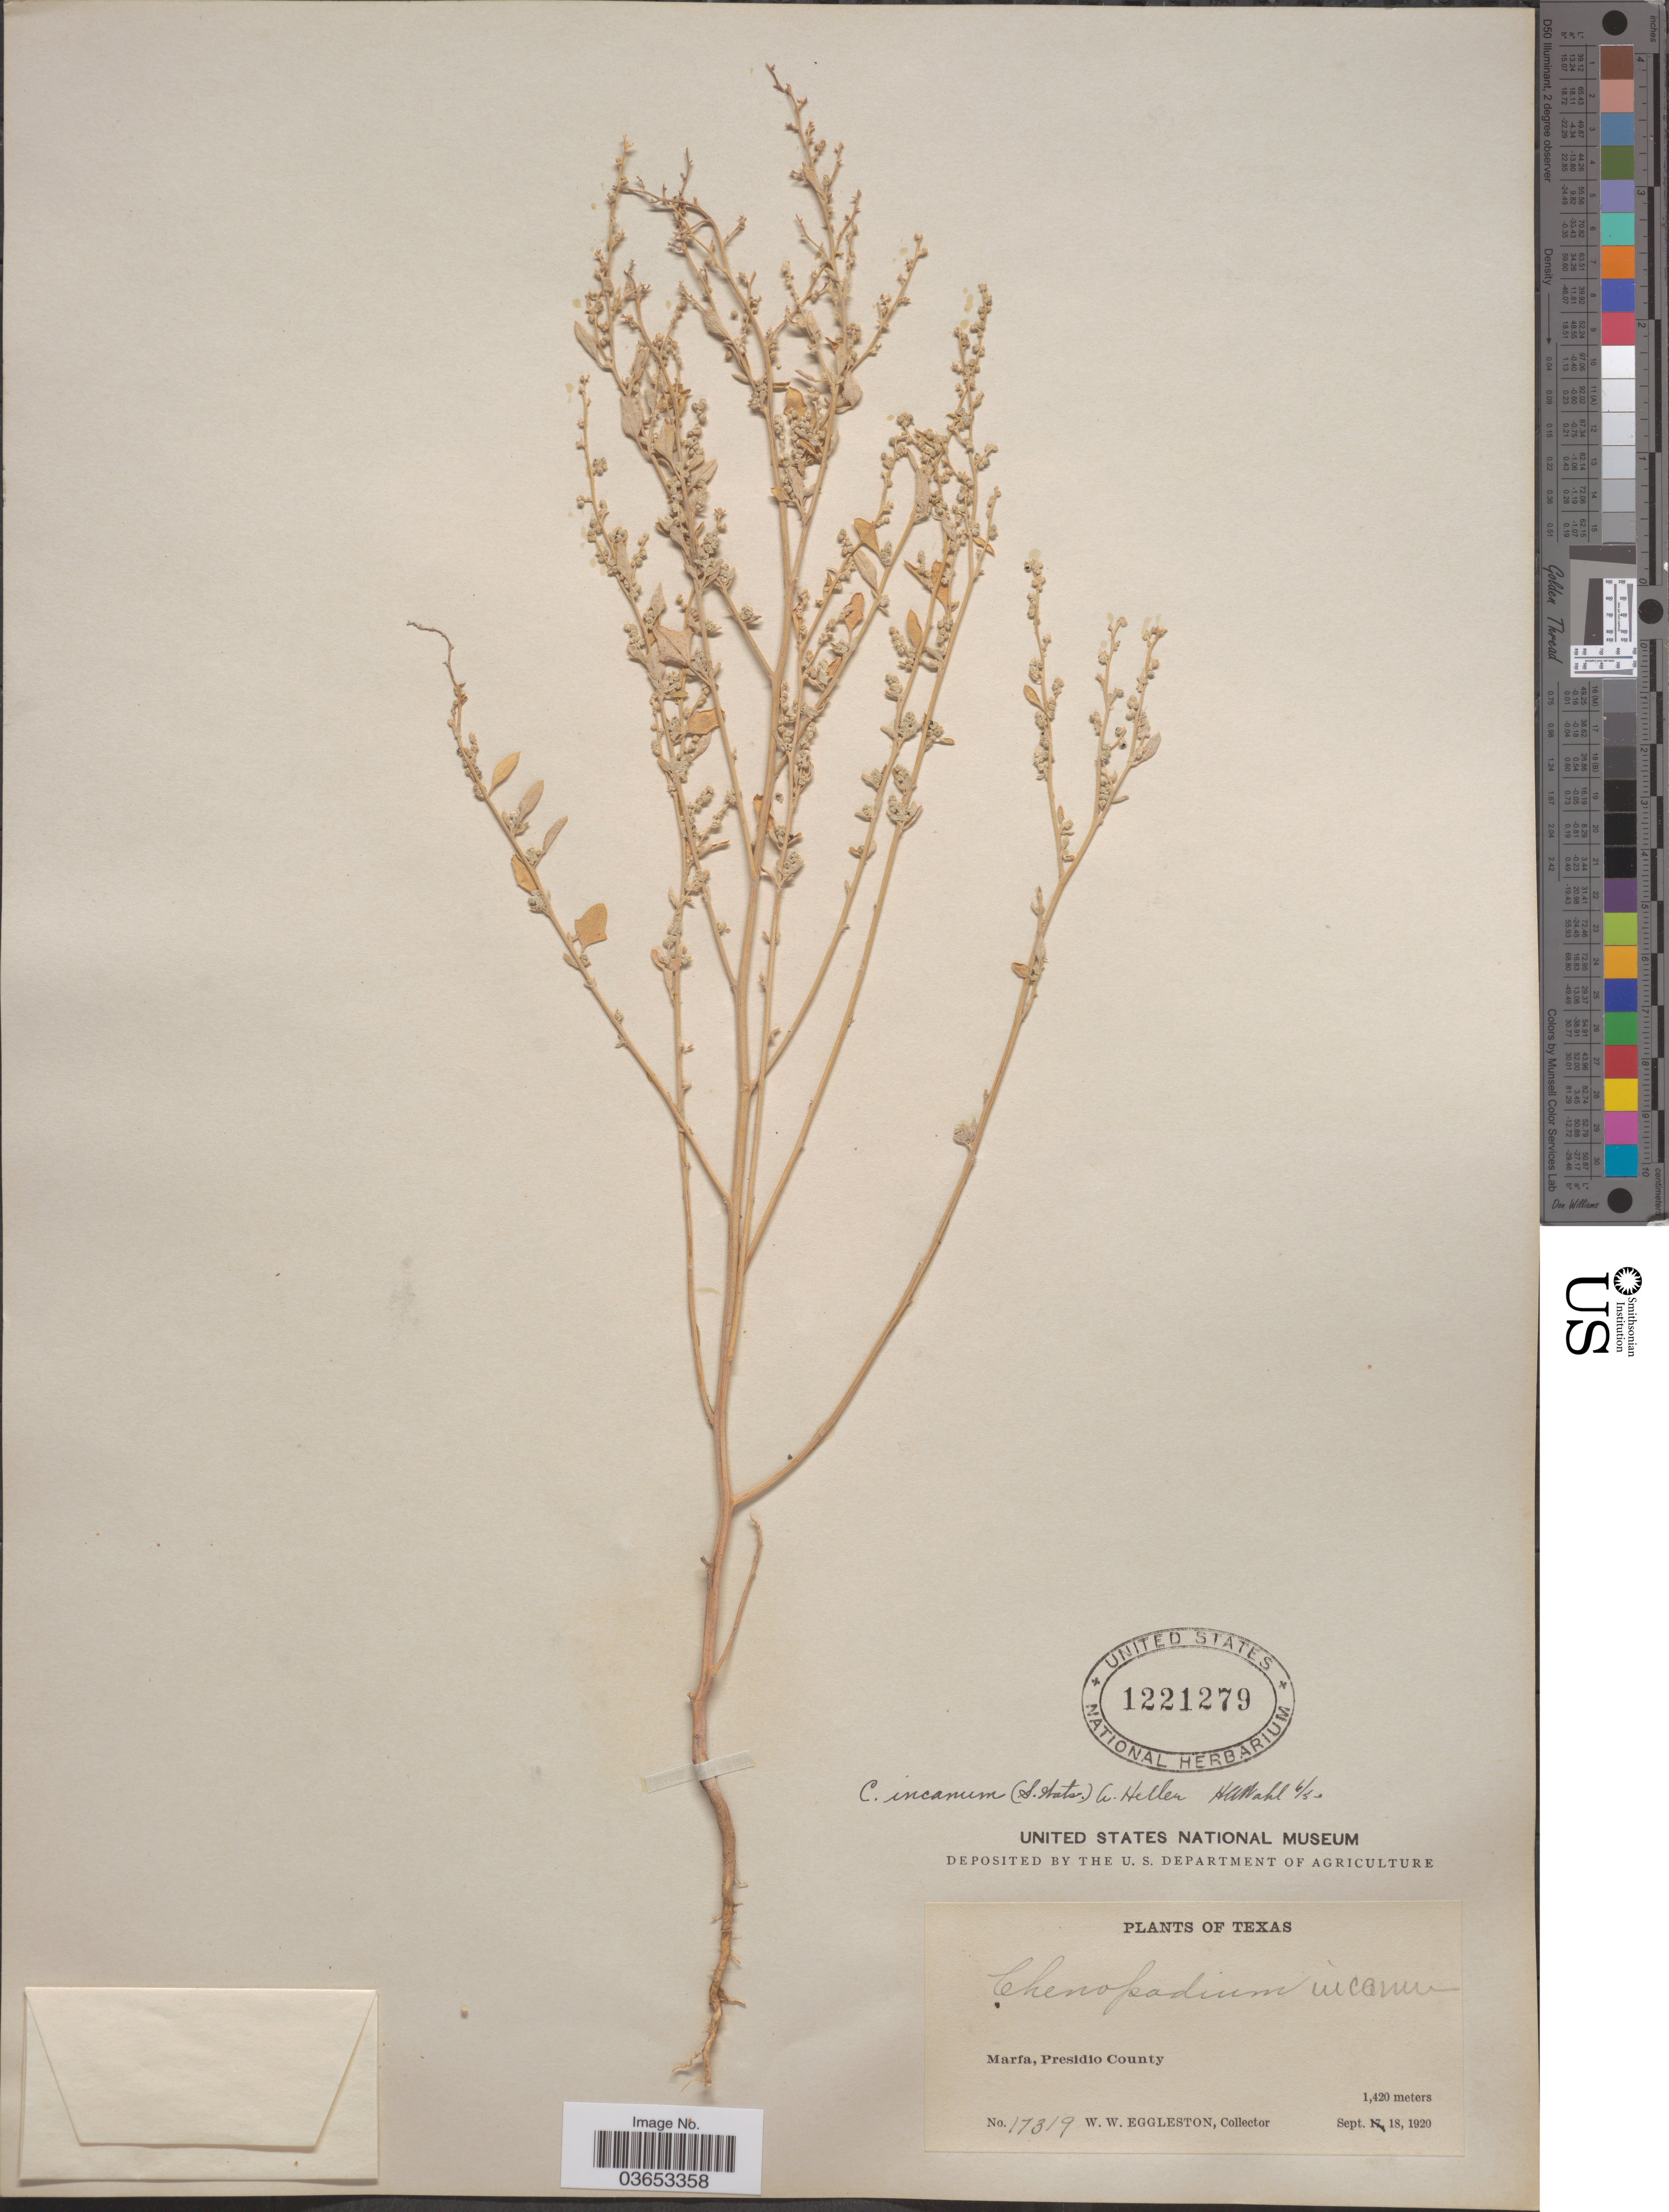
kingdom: Plantae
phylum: Tracheophyta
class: Magnoliopsida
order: Caryophyllales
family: Amaranthaceae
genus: Chenopodium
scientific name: Chenopodium incanum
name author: (S. Watson) A. Heller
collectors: W. W. Eggleston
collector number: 17319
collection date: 1920-09-18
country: United States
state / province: Texas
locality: Marfa, Presidio County.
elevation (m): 1420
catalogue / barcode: US 1221279